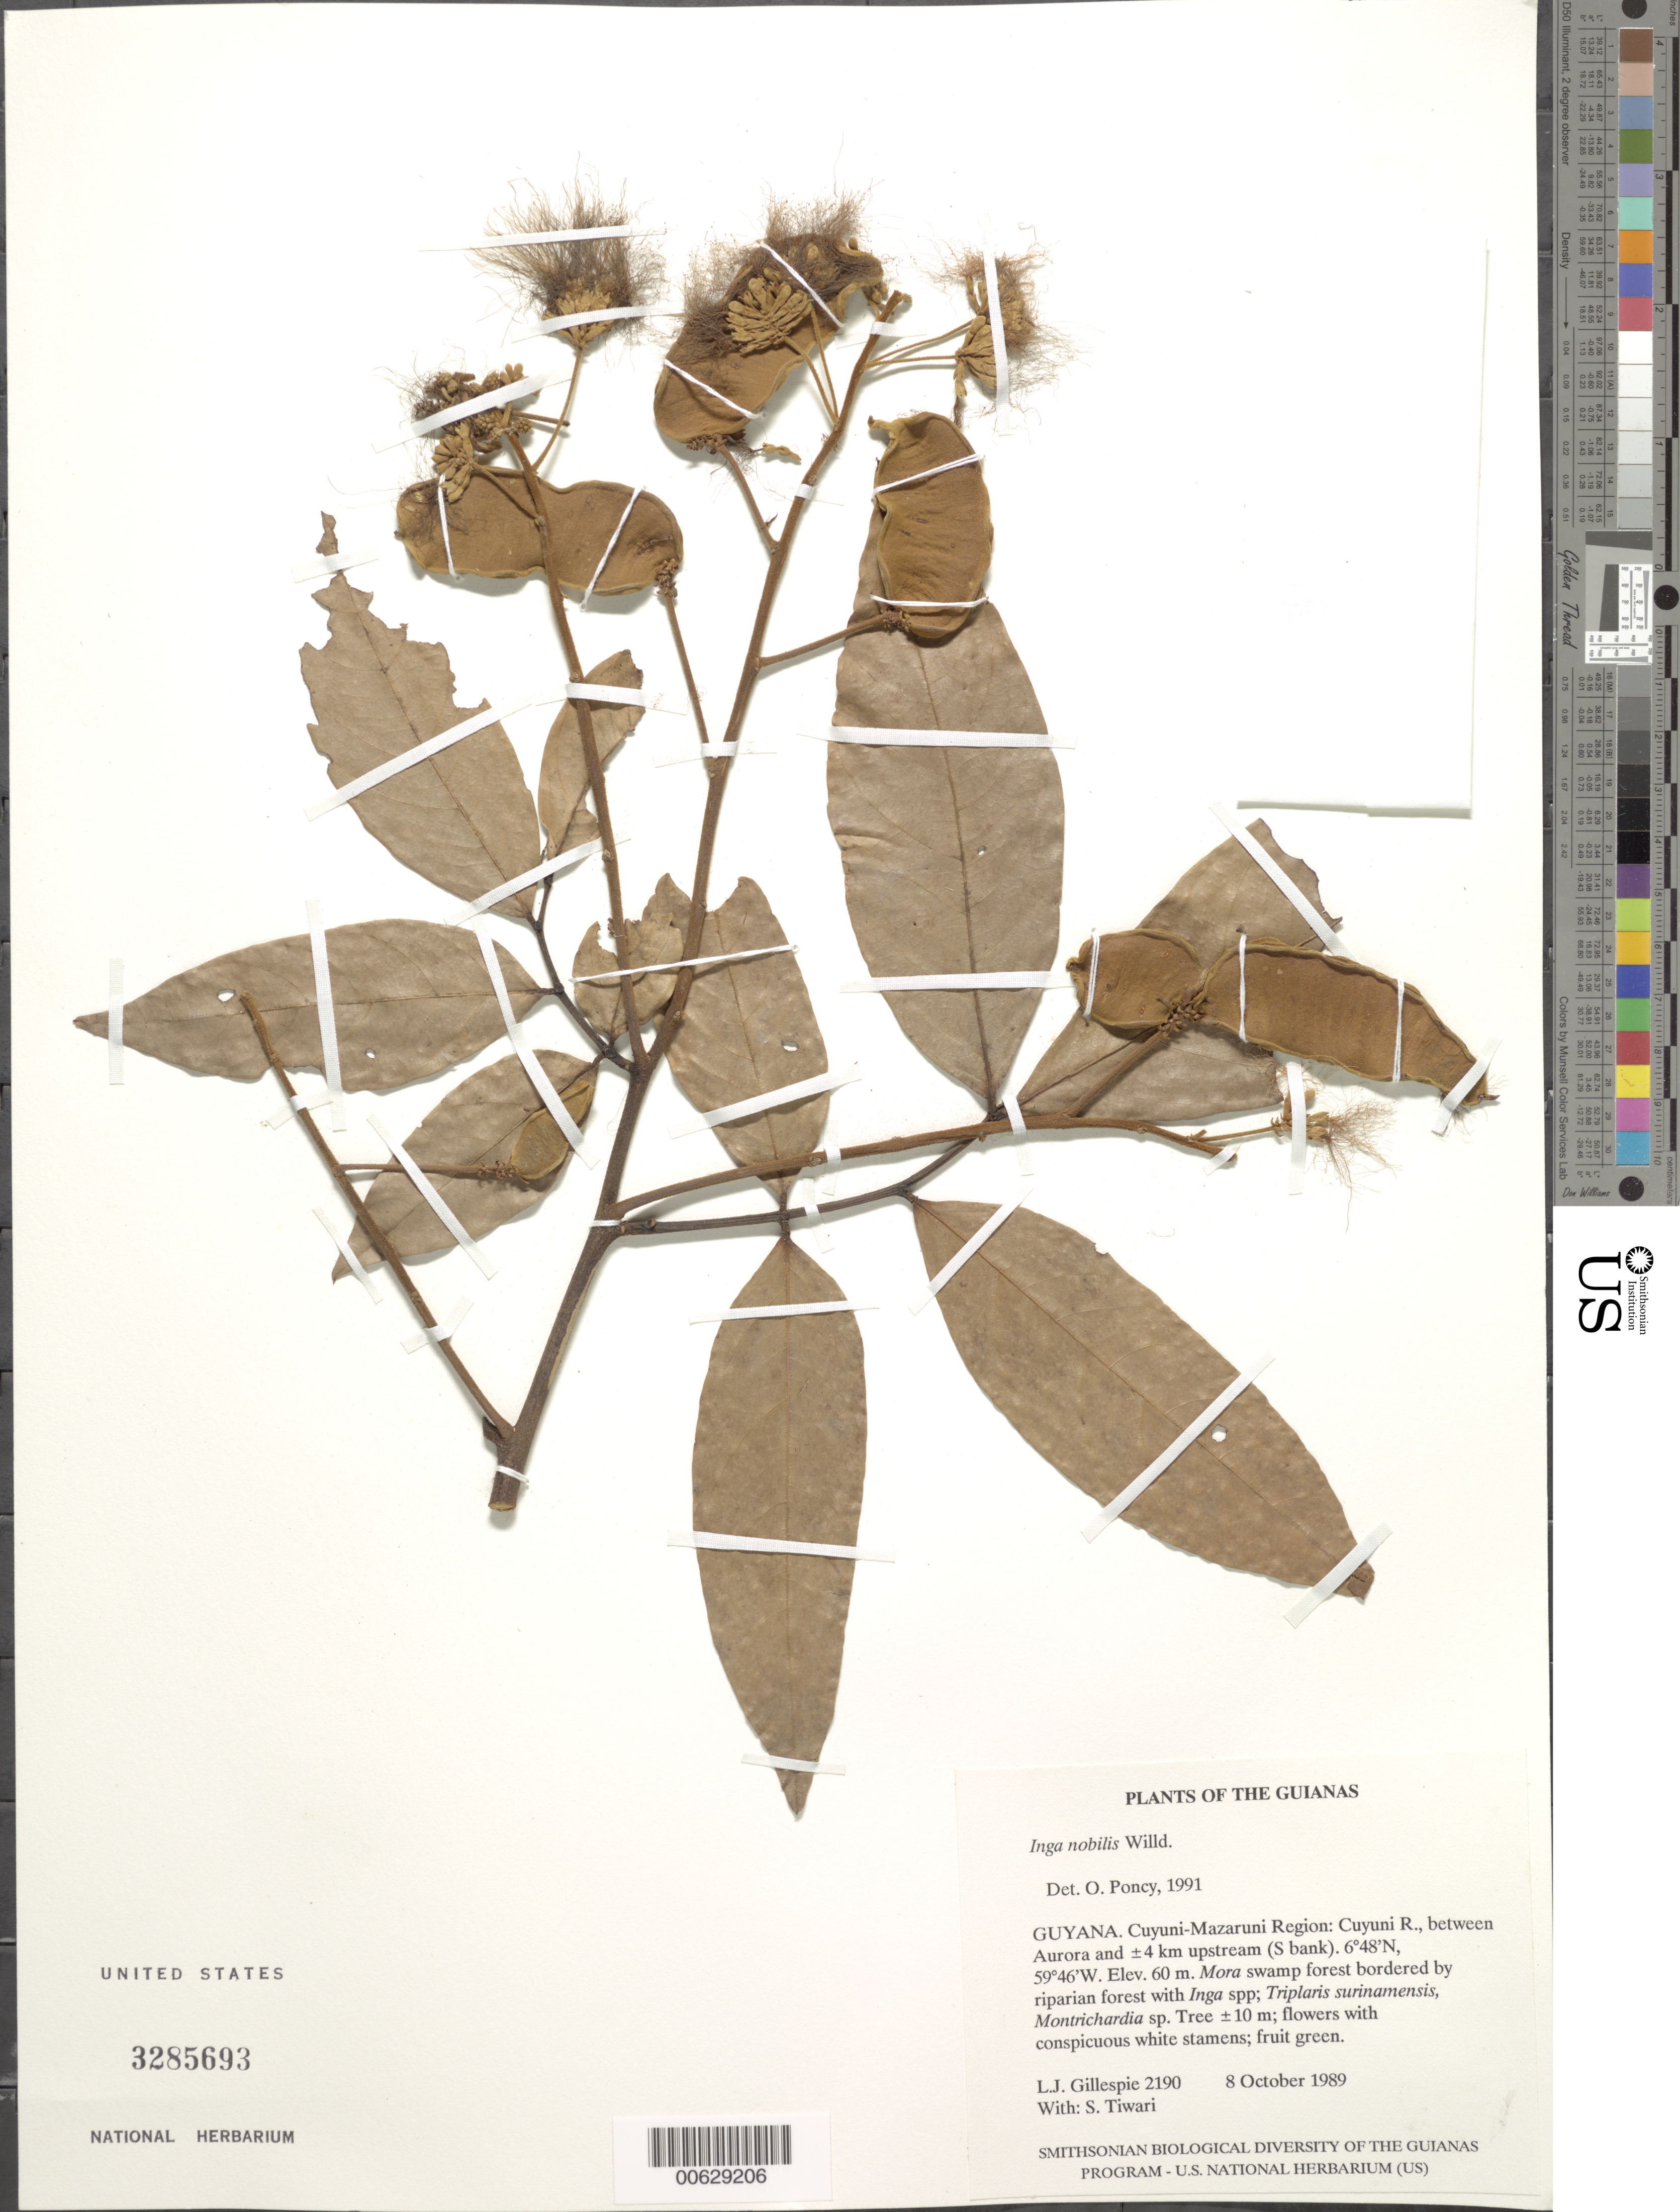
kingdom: Plantae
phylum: Tracheophyta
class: Magnoliopsida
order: Fabales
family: Fabaceae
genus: Inga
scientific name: Inga nobilis subsp. nobilis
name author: Willd.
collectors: J. J. Pipoly & M. Ameer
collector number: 9276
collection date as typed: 9 December 1986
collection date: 1986-12-09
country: Guyana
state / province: Demerara-Mahaica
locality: Along Linden-Soesdyke Hwy, ±1 m E of Soesdyke along steep slopes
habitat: Secondary Wallaba-Kakaralli - savanna interface on white sands. Also 2 mi N Soesdyke, adv. secondary growth near pasturelands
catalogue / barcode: US 3271606-2